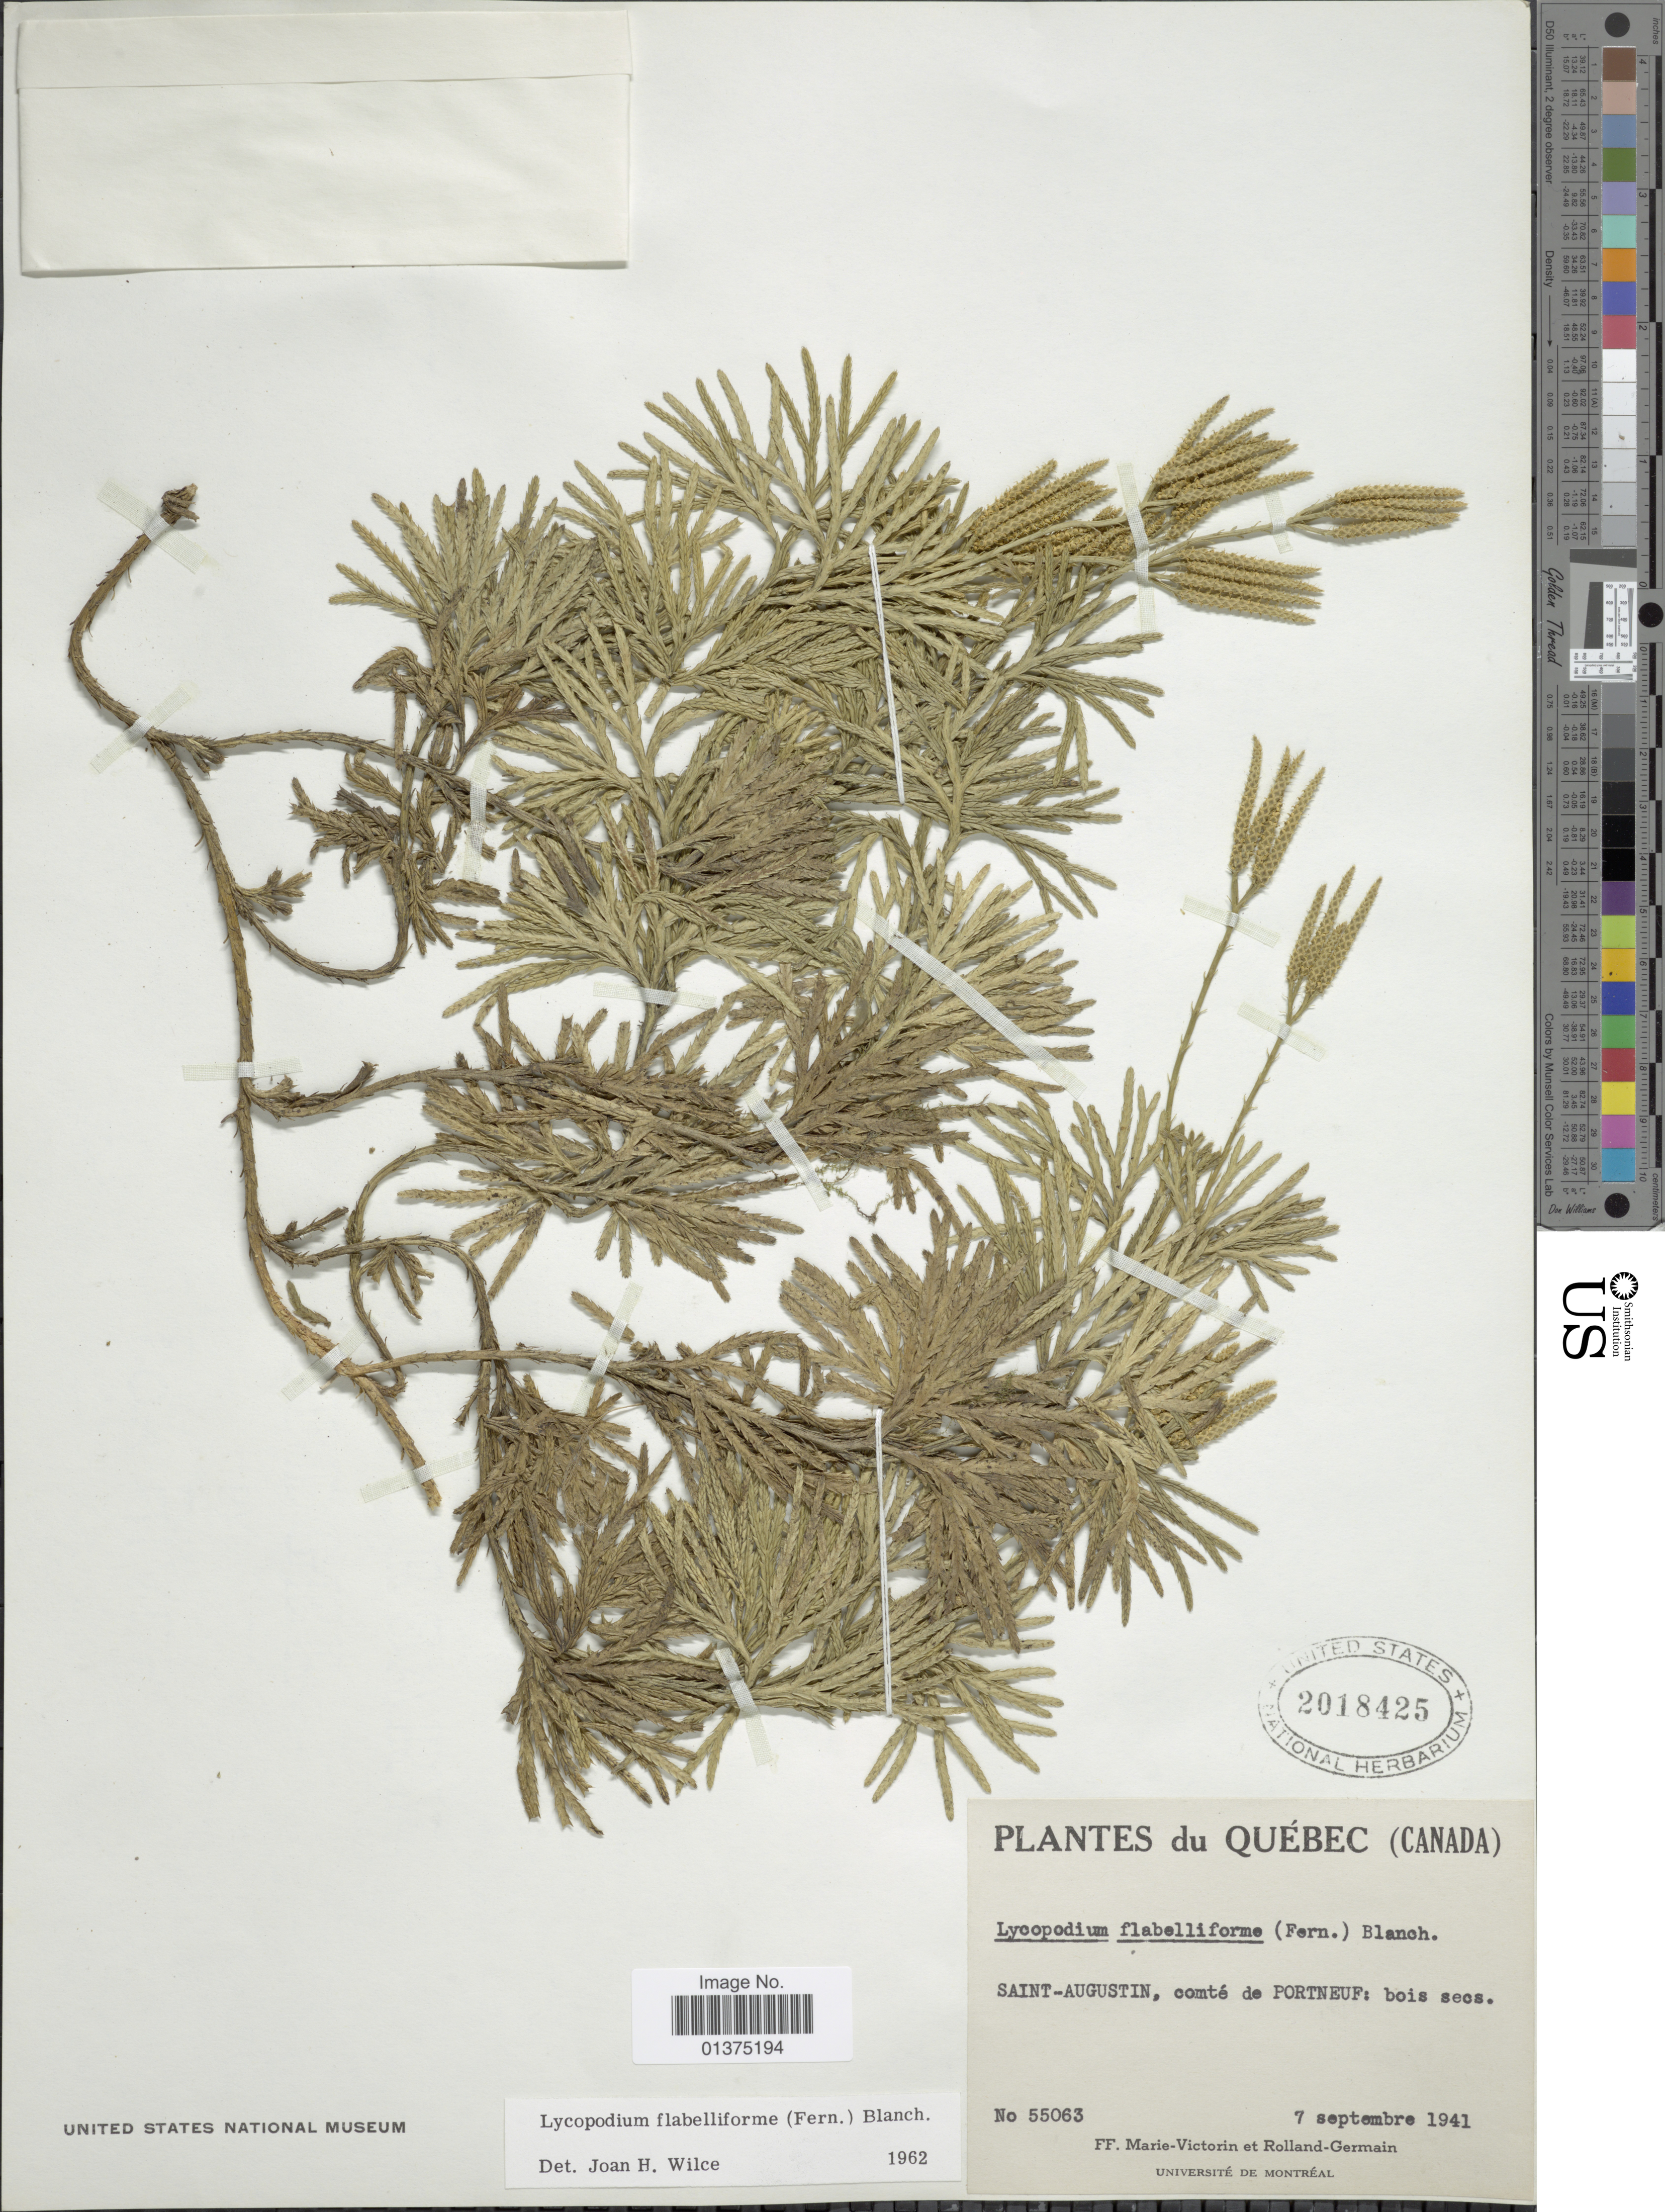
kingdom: Plantae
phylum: Tracheophyta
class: Lycopodiopsida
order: Lycopodiales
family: Lycopodiaceae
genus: Diphasiastrum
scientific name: Diphasiastrum digitatum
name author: (Dill. ex A. Braun) Holub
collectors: Fr. Marie-Victorin & Rolland-Germain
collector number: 55063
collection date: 1941-09-07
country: Canada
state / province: Quebec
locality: Saint-Augustin, comté de Potneuf: bois secs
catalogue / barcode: US 2018425